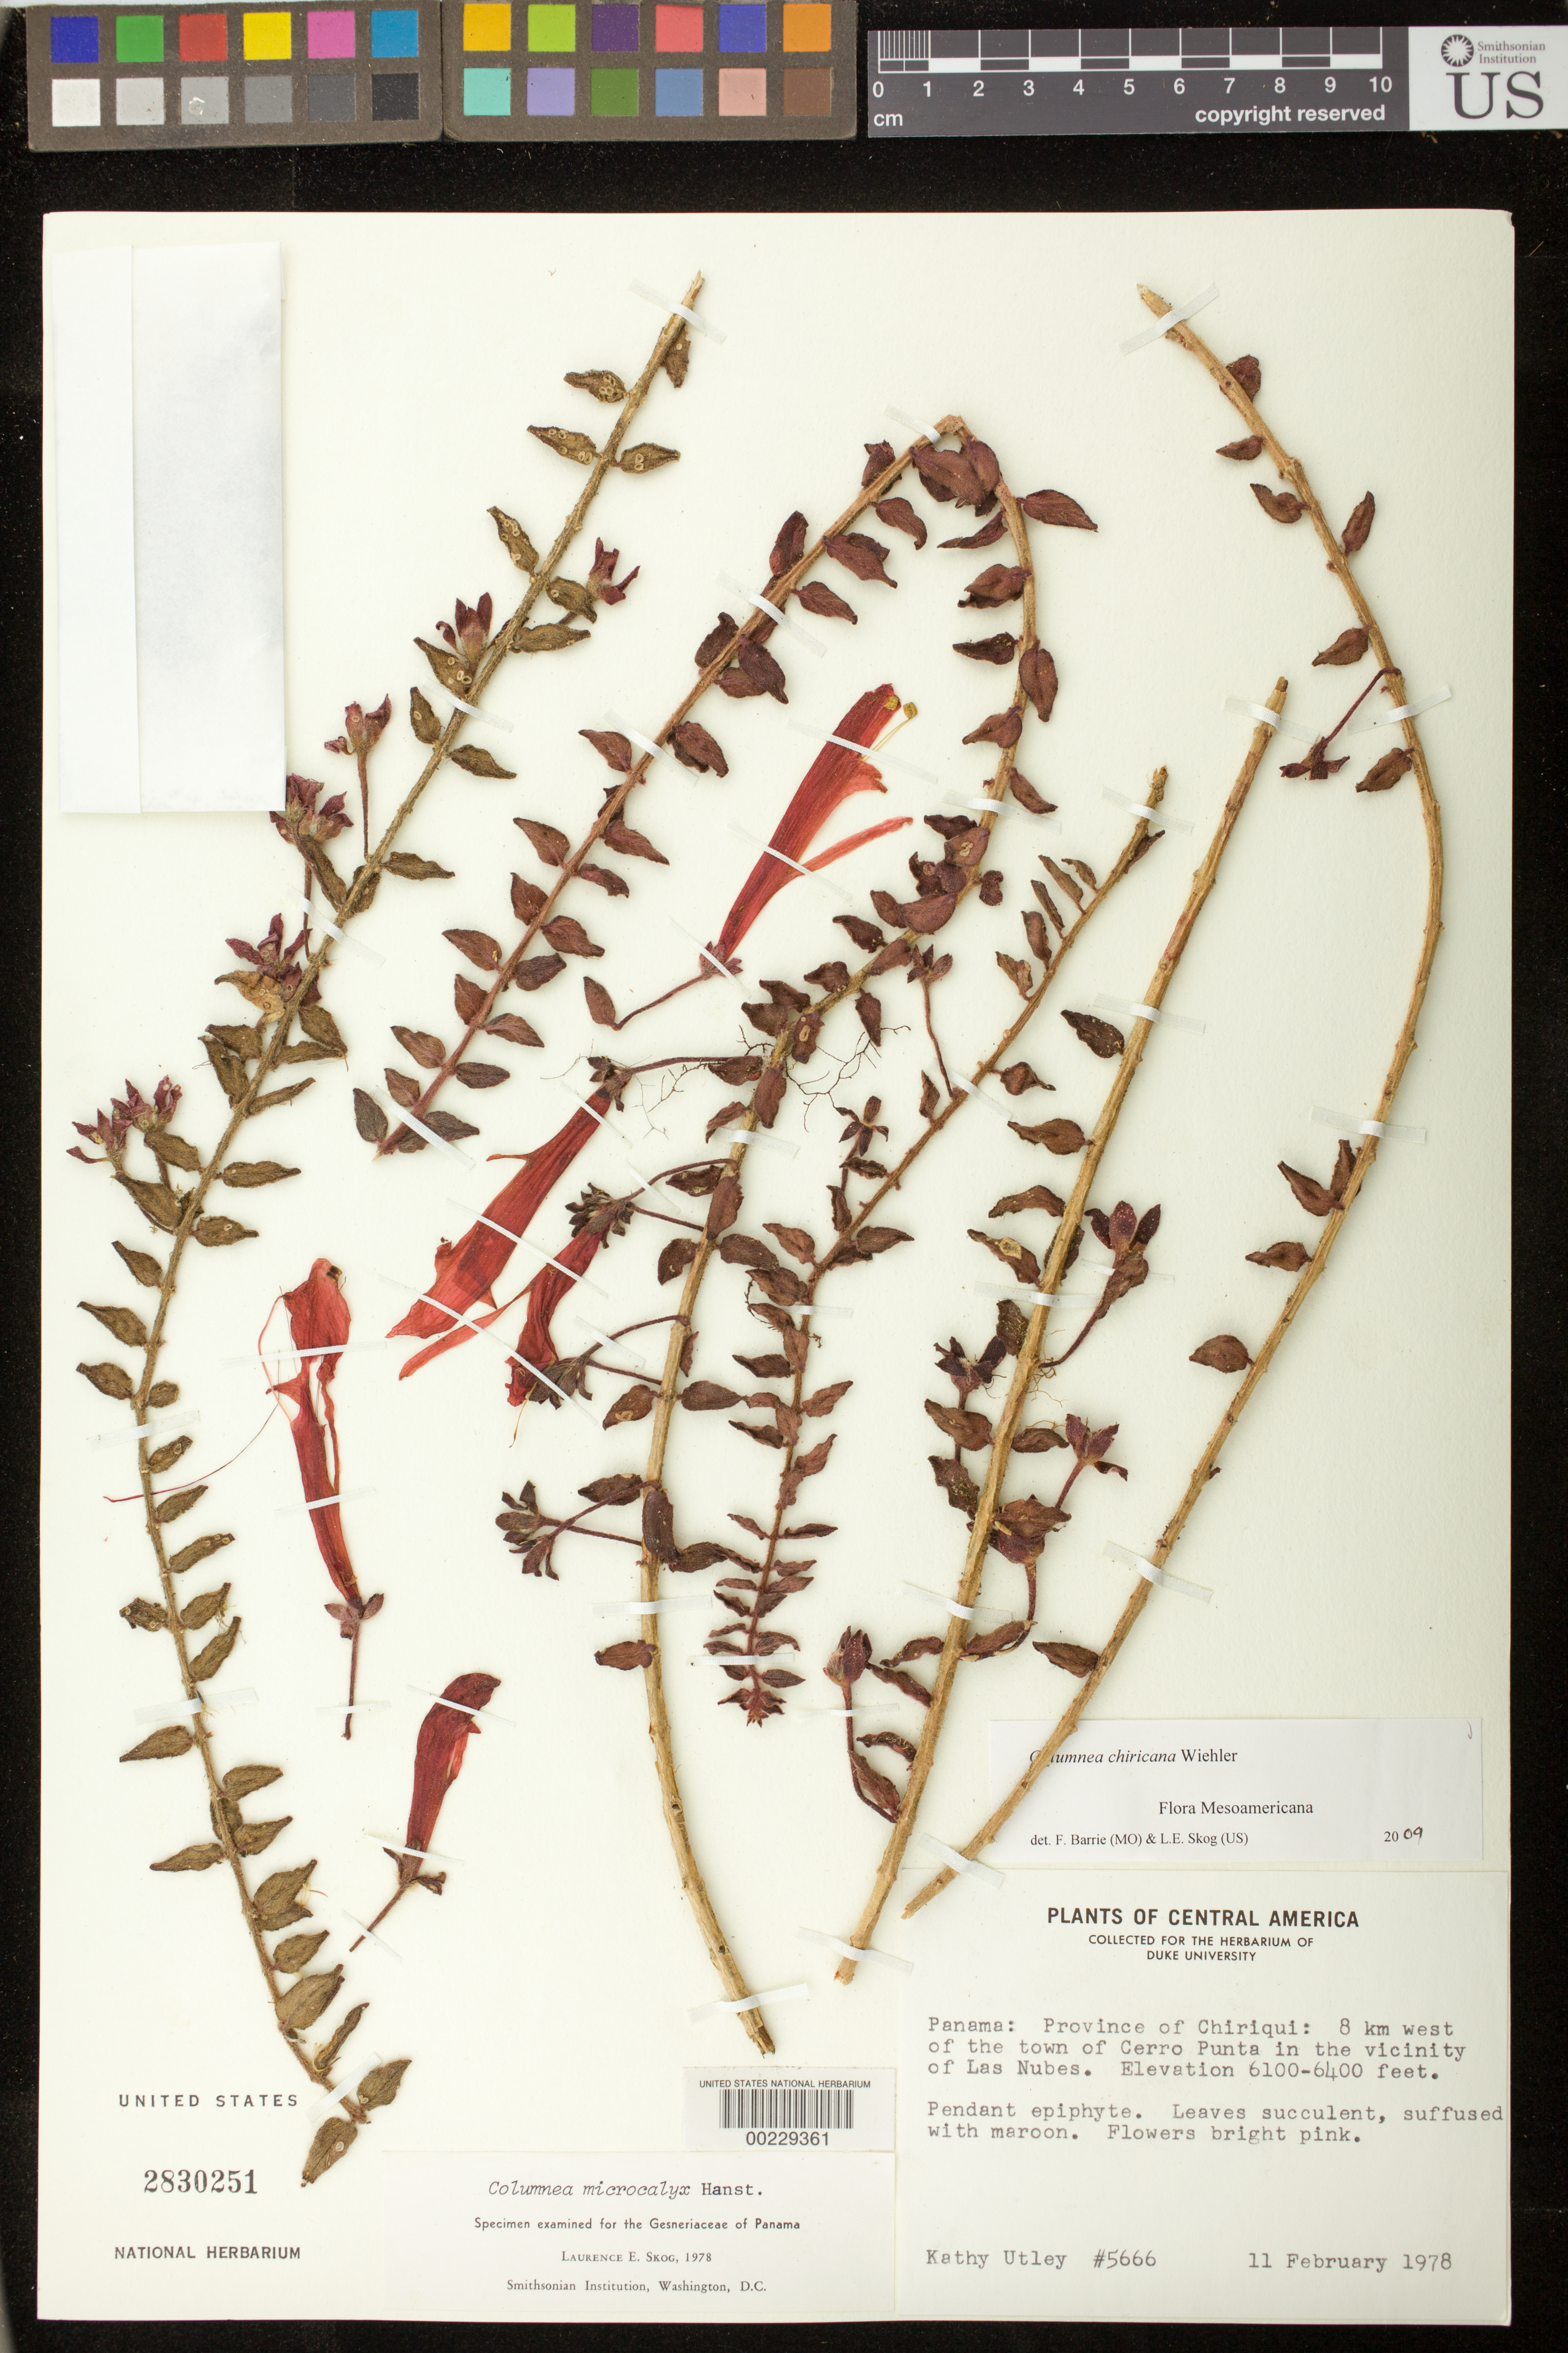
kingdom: Plantae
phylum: Tracheophyta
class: Magnoliopsida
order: Lamiales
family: Gesneriaceae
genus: Columnea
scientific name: Columnea chiricana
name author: Wiehler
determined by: Barrie, F. R.; Skog, Laurence E.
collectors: K. M. Burt-Utley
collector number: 5666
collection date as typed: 11 Feb 1978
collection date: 1978-02-11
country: Panama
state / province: Chiriquí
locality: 8 km W of the town of Cerro Punta in the vicinity of Las Nubes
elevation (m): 1859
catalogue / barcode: US 2830251